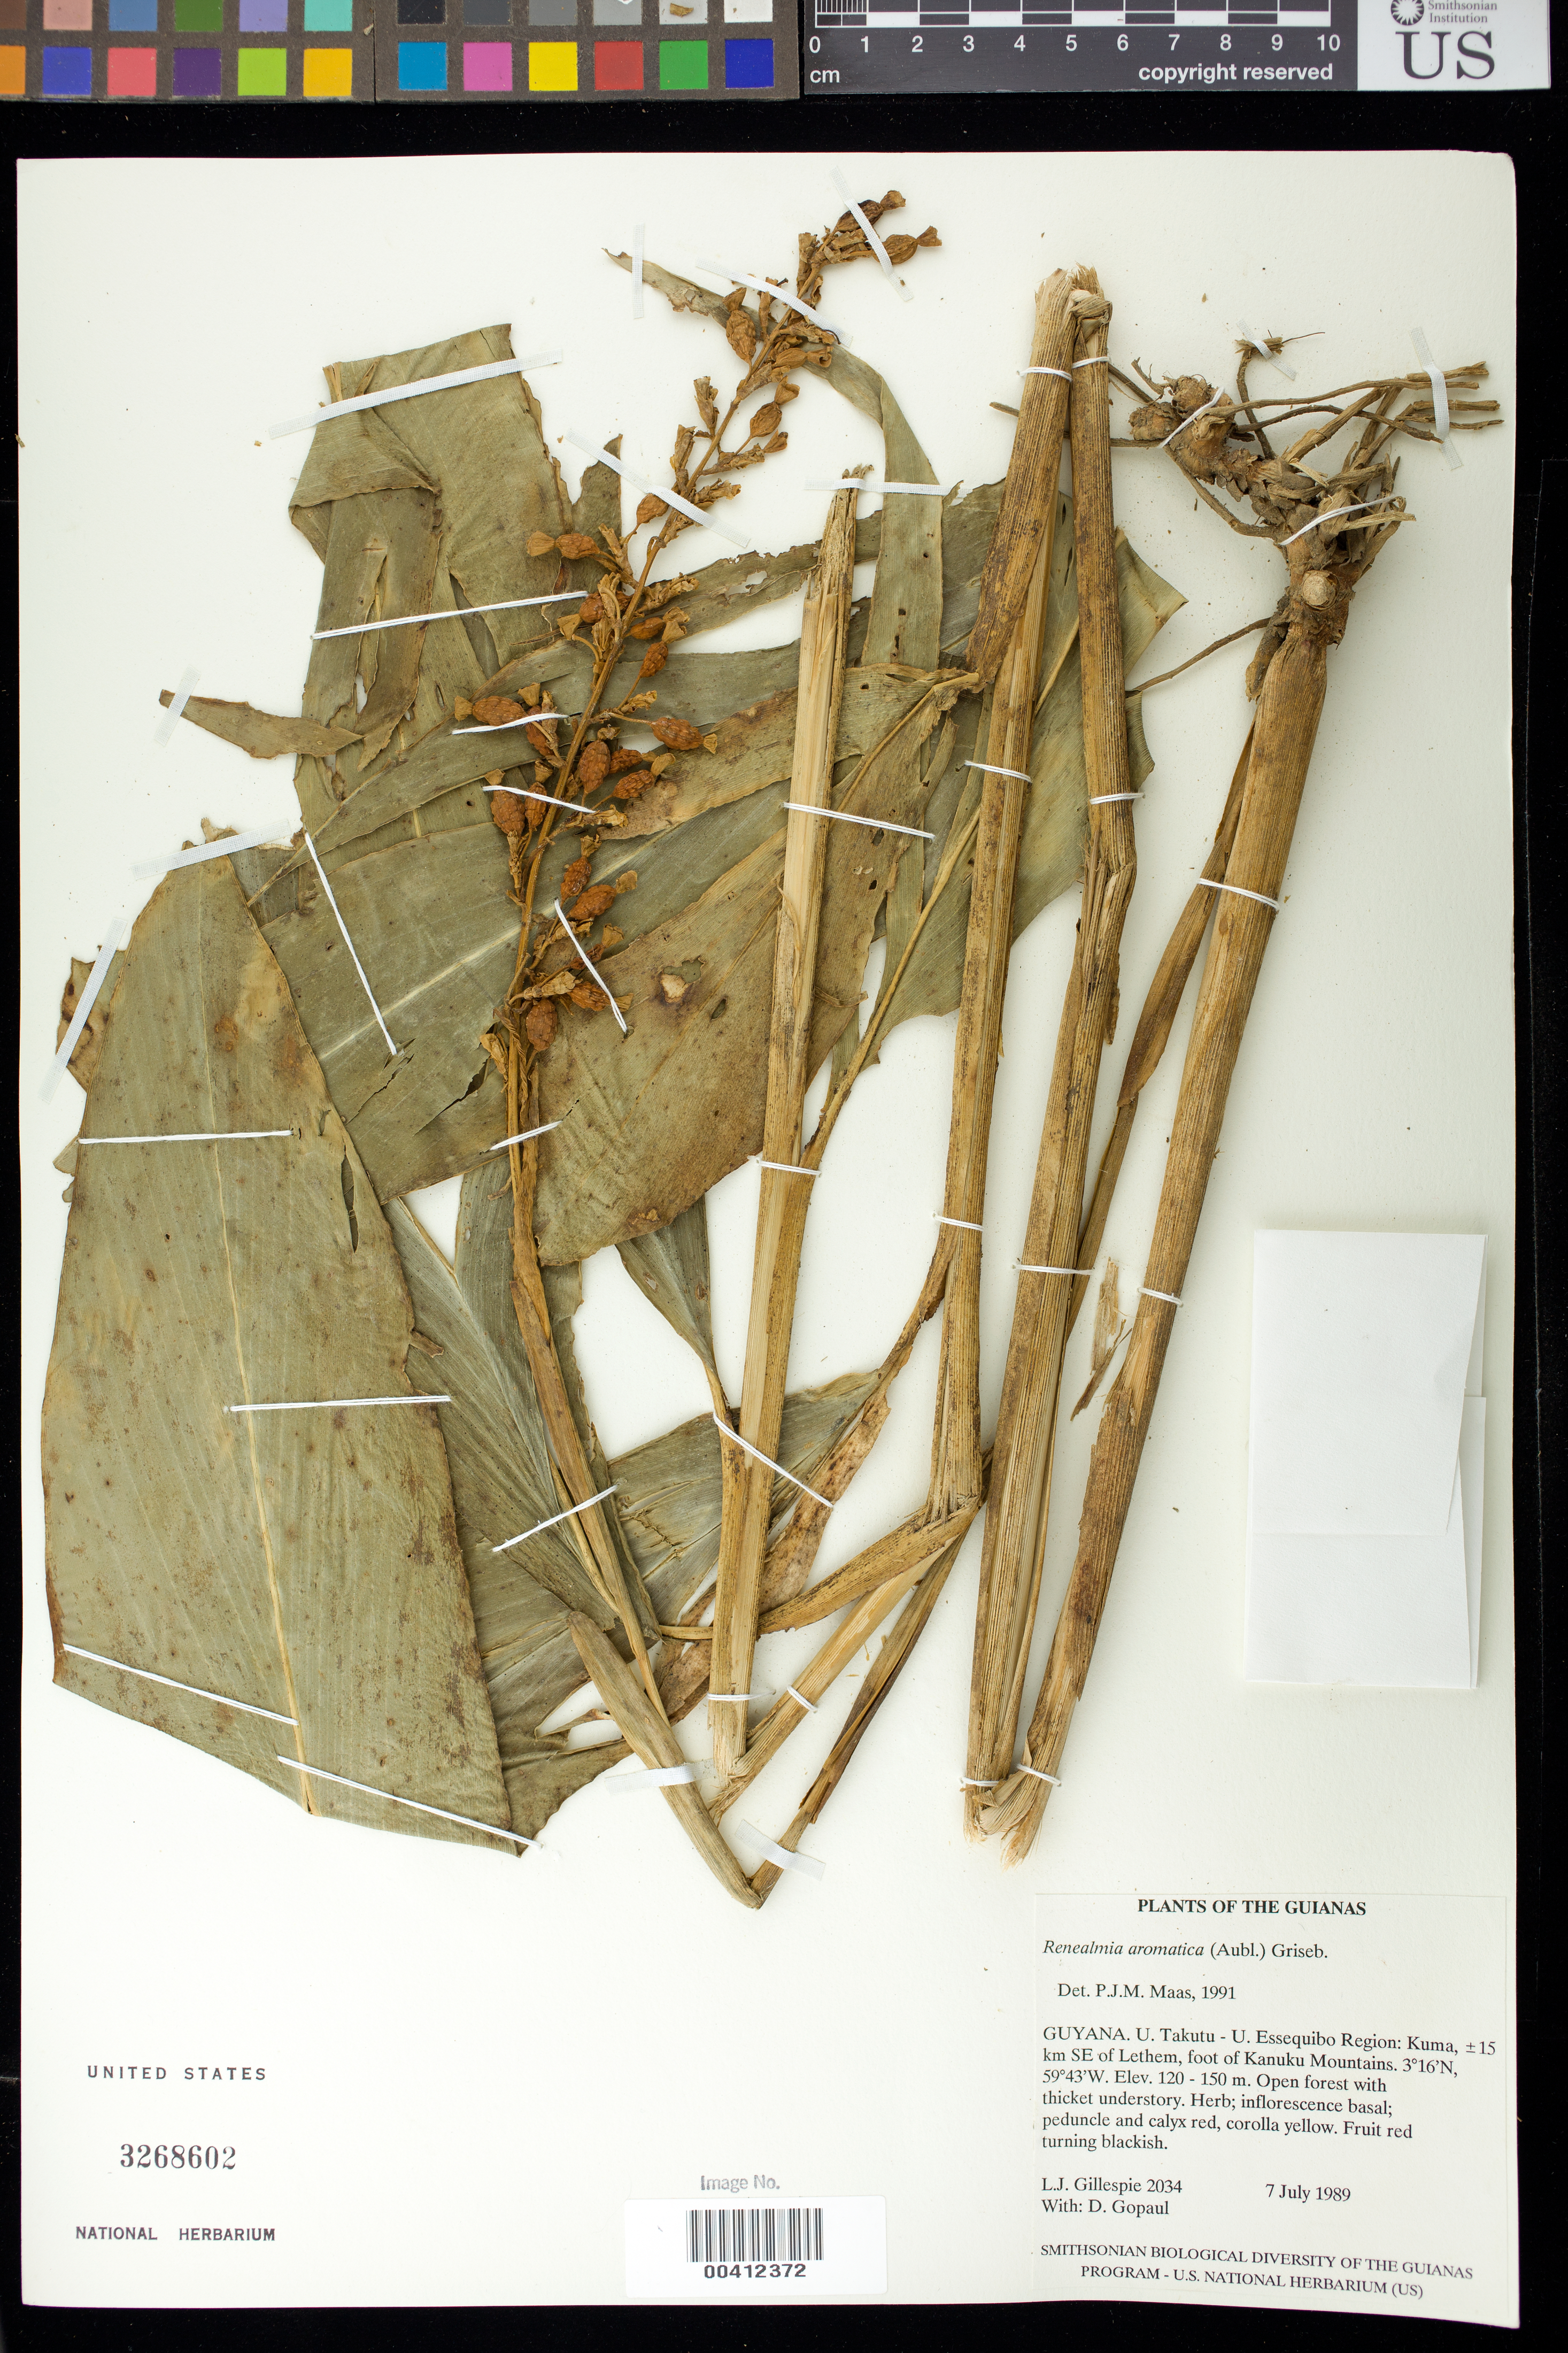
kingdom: Plantae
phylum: Tracheophyta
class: Liliopsida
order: Zingiberales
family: Zingiberaceae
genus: Renealmia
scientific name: Renealmia aromatica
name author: (Aubl.) Griseb.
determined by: Maas, Paul J. M.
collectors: L. J. Gillespie & D. Gopaul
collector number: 2034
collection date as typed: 07 Jul 1989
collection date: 1989-07-07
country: Guyana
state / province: U. Takutu-U. Essequibo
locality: Kuma, se of lethem, foot of kanuku mts.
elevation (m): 120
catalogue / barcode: US 3268602